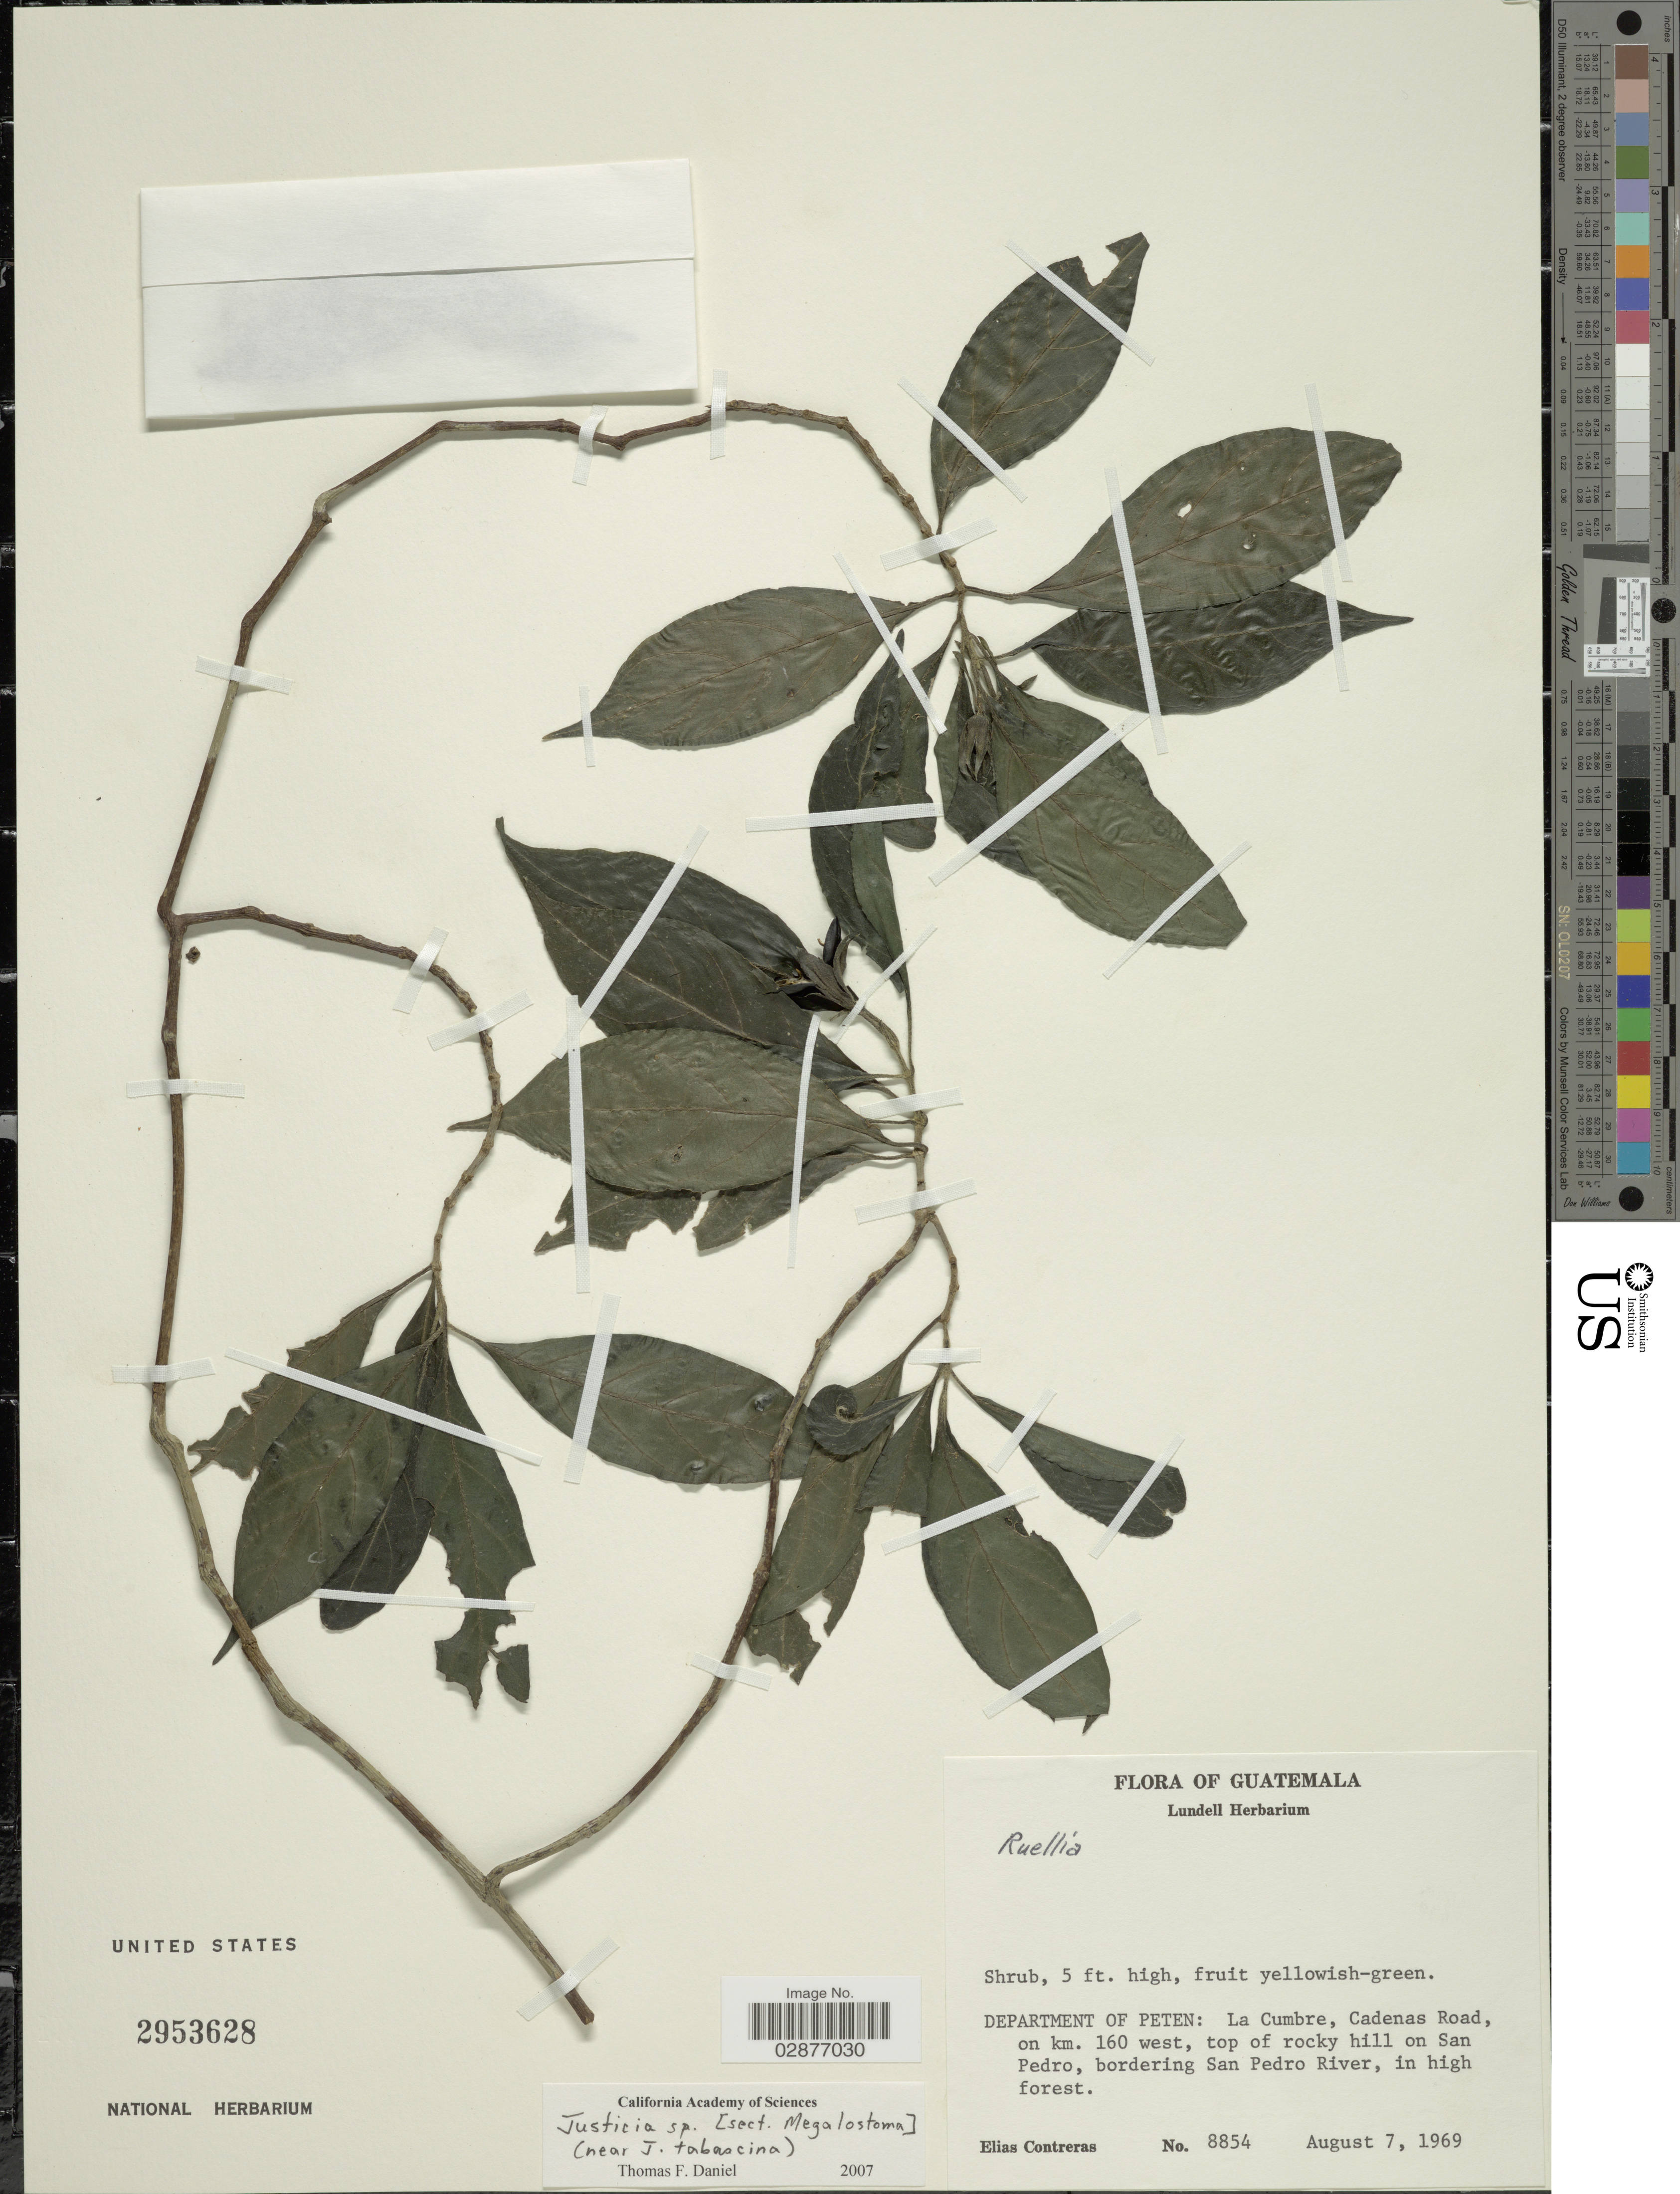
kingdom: Plantae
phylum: Tracheophyta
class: Magnoliopsida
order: Lamiales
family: Acanthaceae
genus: Justicia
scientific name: Justicia tabascina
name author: T.F. Daniel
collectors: E. Contreras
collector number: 8854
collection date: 1969-08-07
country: Guatemala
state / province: El Petén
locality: Department of Peten: La Cumbre, Cadenas Road, on km. 160 west, top of rocky hill on San Pedro, bordering San Pedro River.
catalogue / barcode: US 2953628